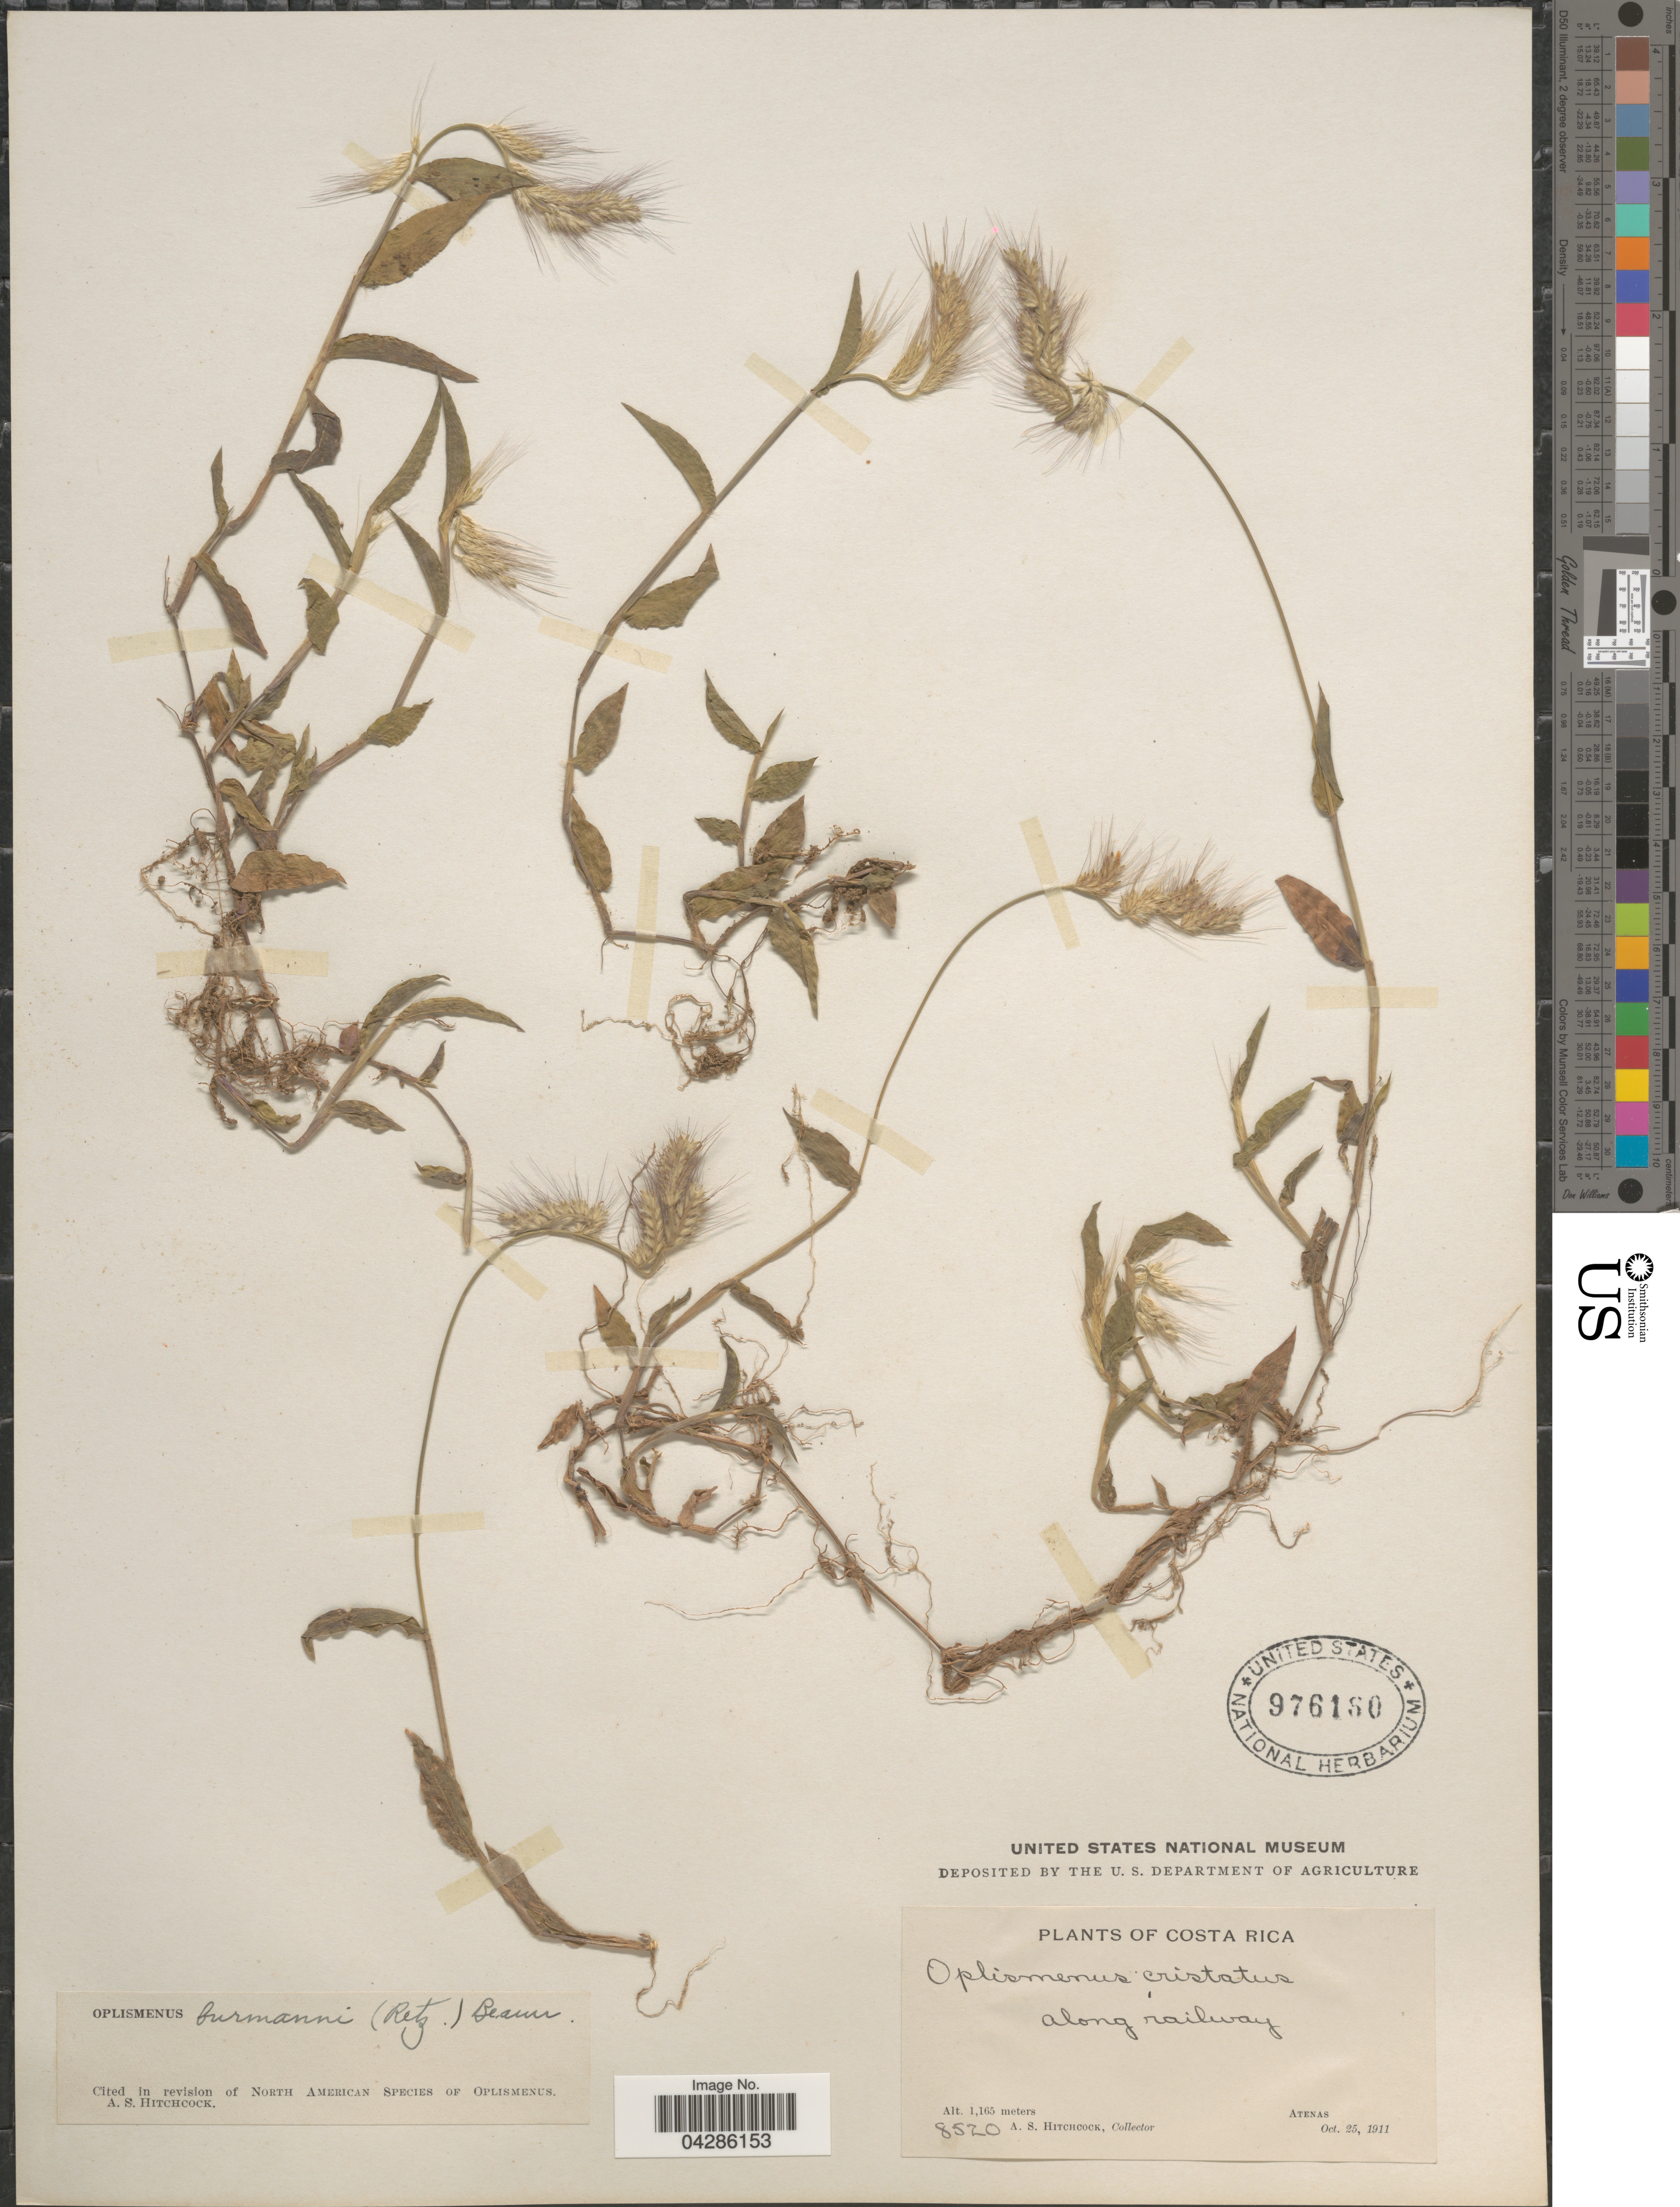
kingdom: Plantae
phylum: Tracheophyta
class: Liliopsida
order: Poales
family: Poaceae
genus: Oplismenus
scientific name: Oplismenus burmannii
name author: (Retz.) P. Beauv.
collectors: A. S. Hitchcock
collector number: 8520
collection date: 1911-10-25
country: Costa Rica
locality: Along railway. Atenas.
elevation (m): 1165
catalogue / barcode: US 976130